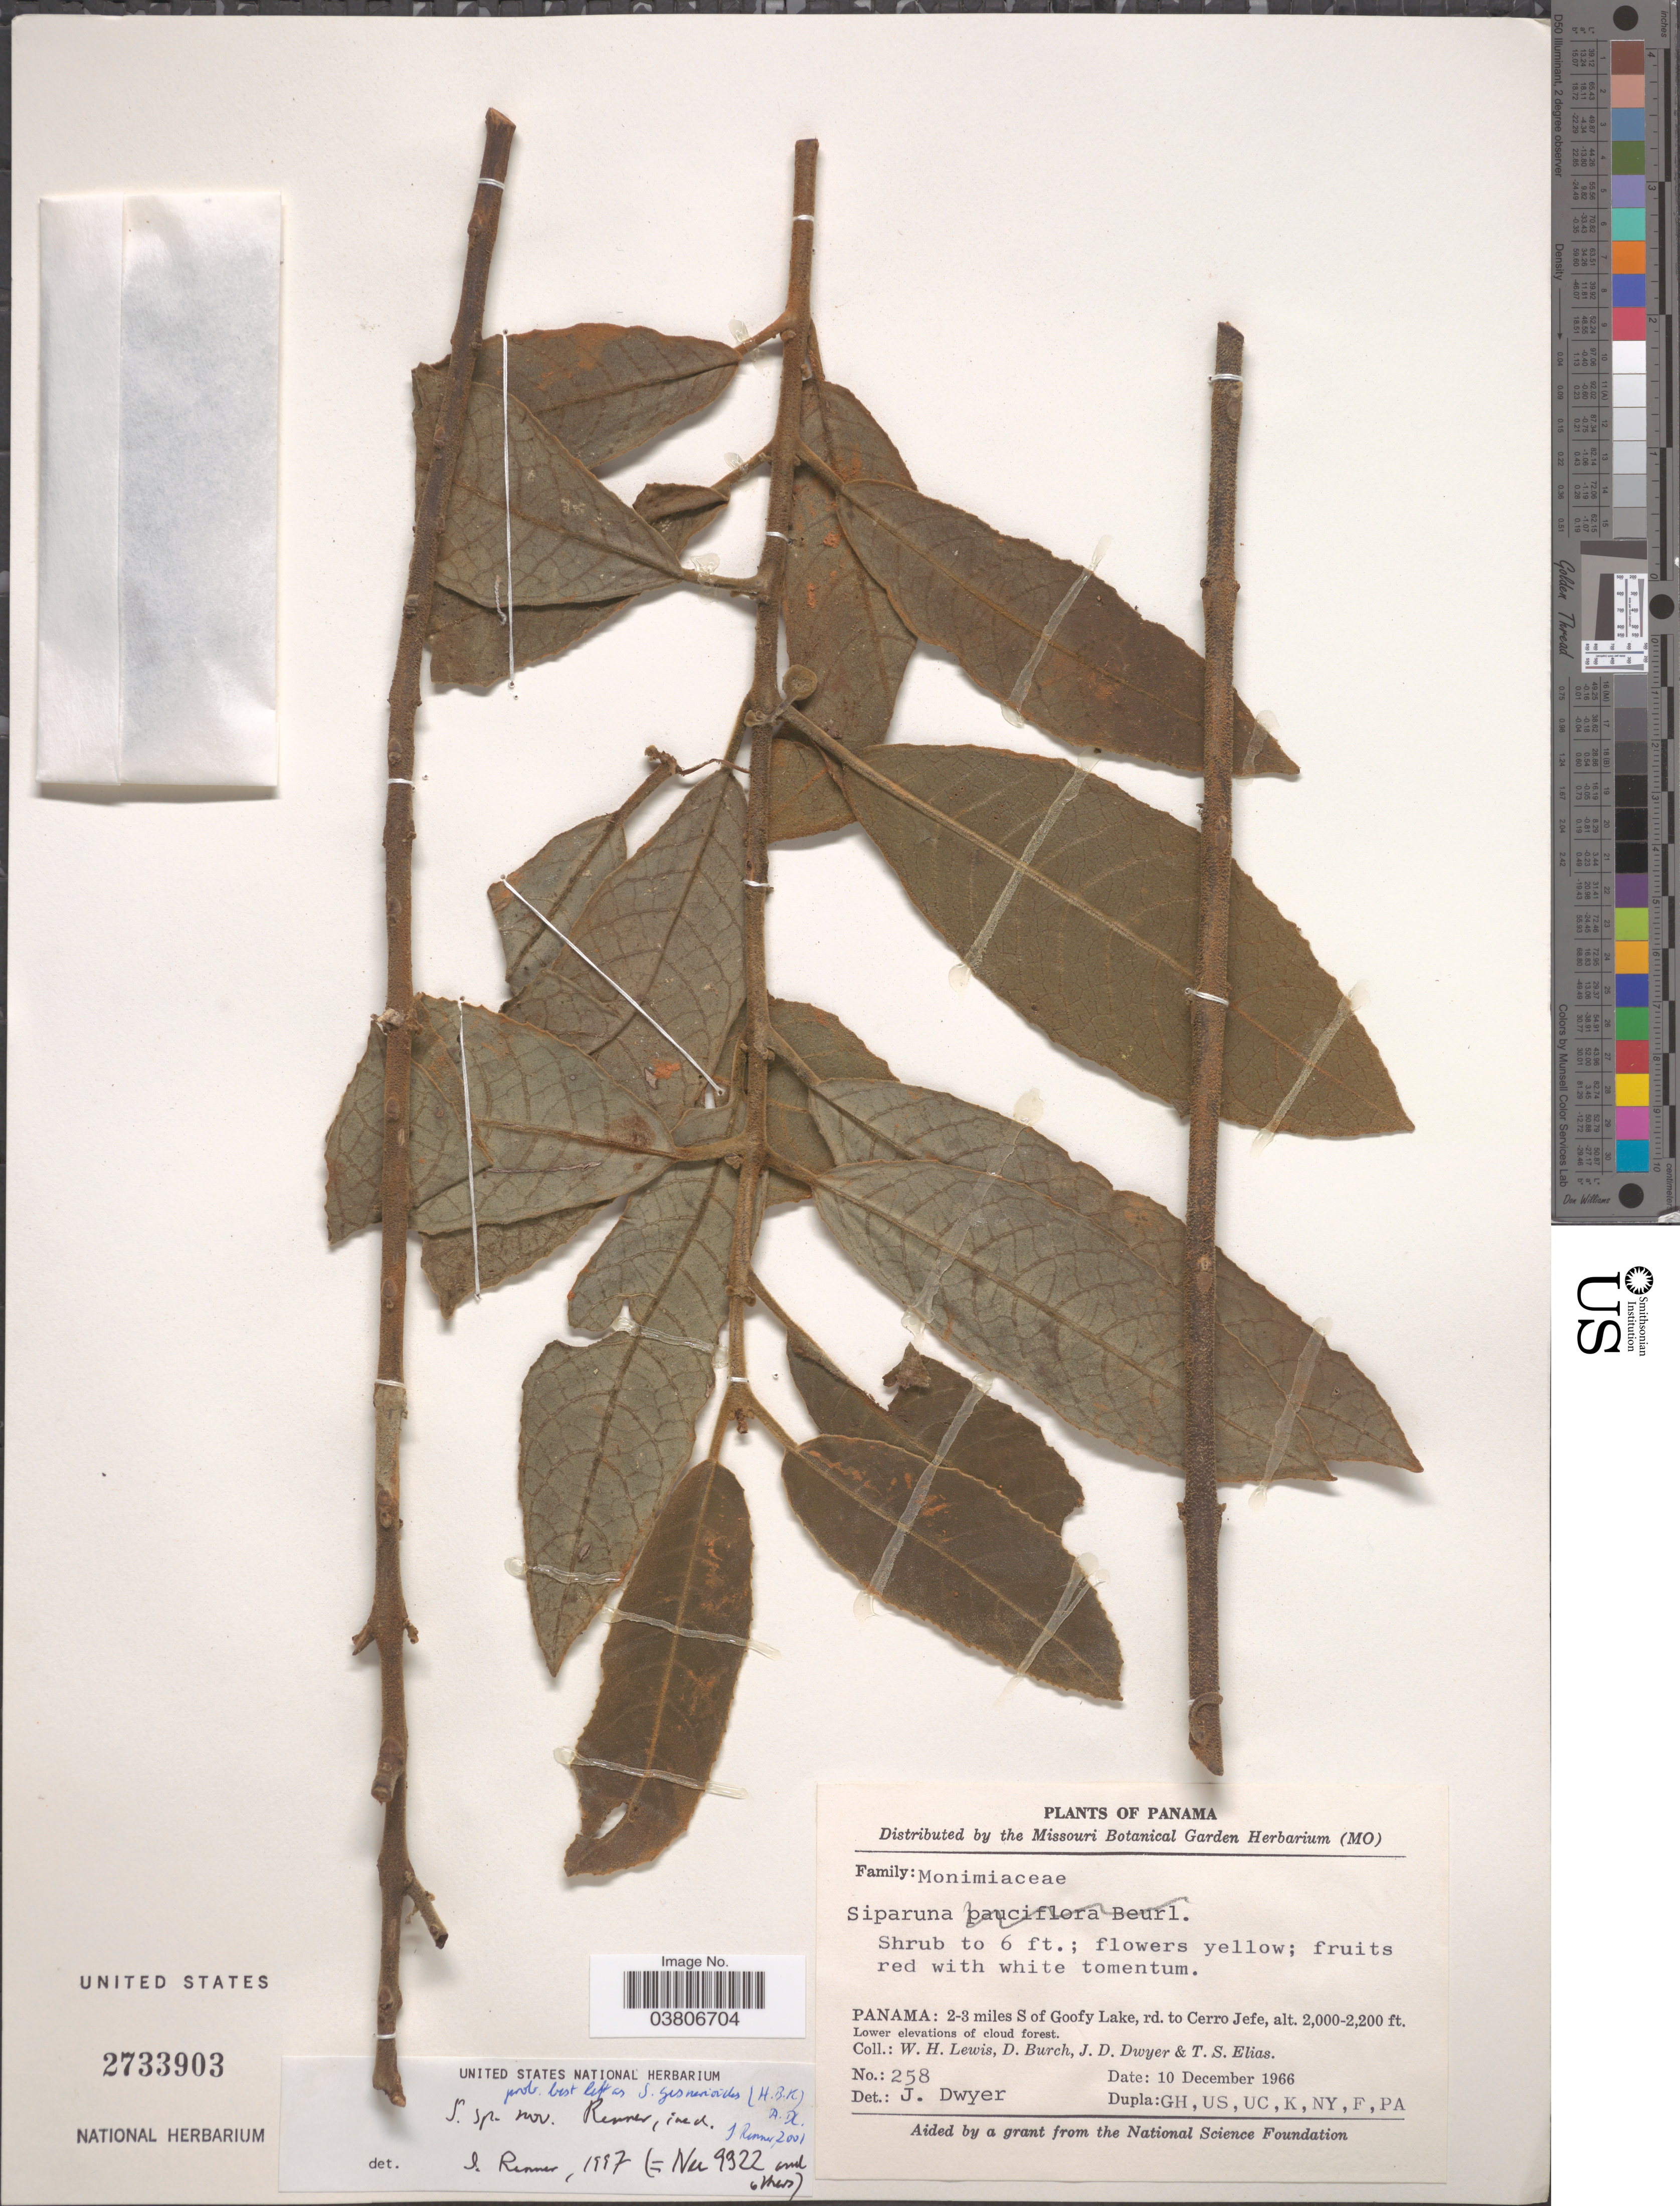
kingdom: Plantae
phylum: Tracheophyta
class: Magnoliopsida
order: Laurales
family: Siparunaceae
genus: Siparuna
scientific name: Siparuna sp.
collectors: W. H. Lewis, D. Burch, J. D. Dwyer & T. S. Elias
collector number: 258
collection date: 1966-12-10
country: Panama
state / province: Panamá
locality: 2-3 miles S of Goofy Lake, rd. to Cerro Jefe.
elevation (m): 610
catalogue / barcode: US 2733903